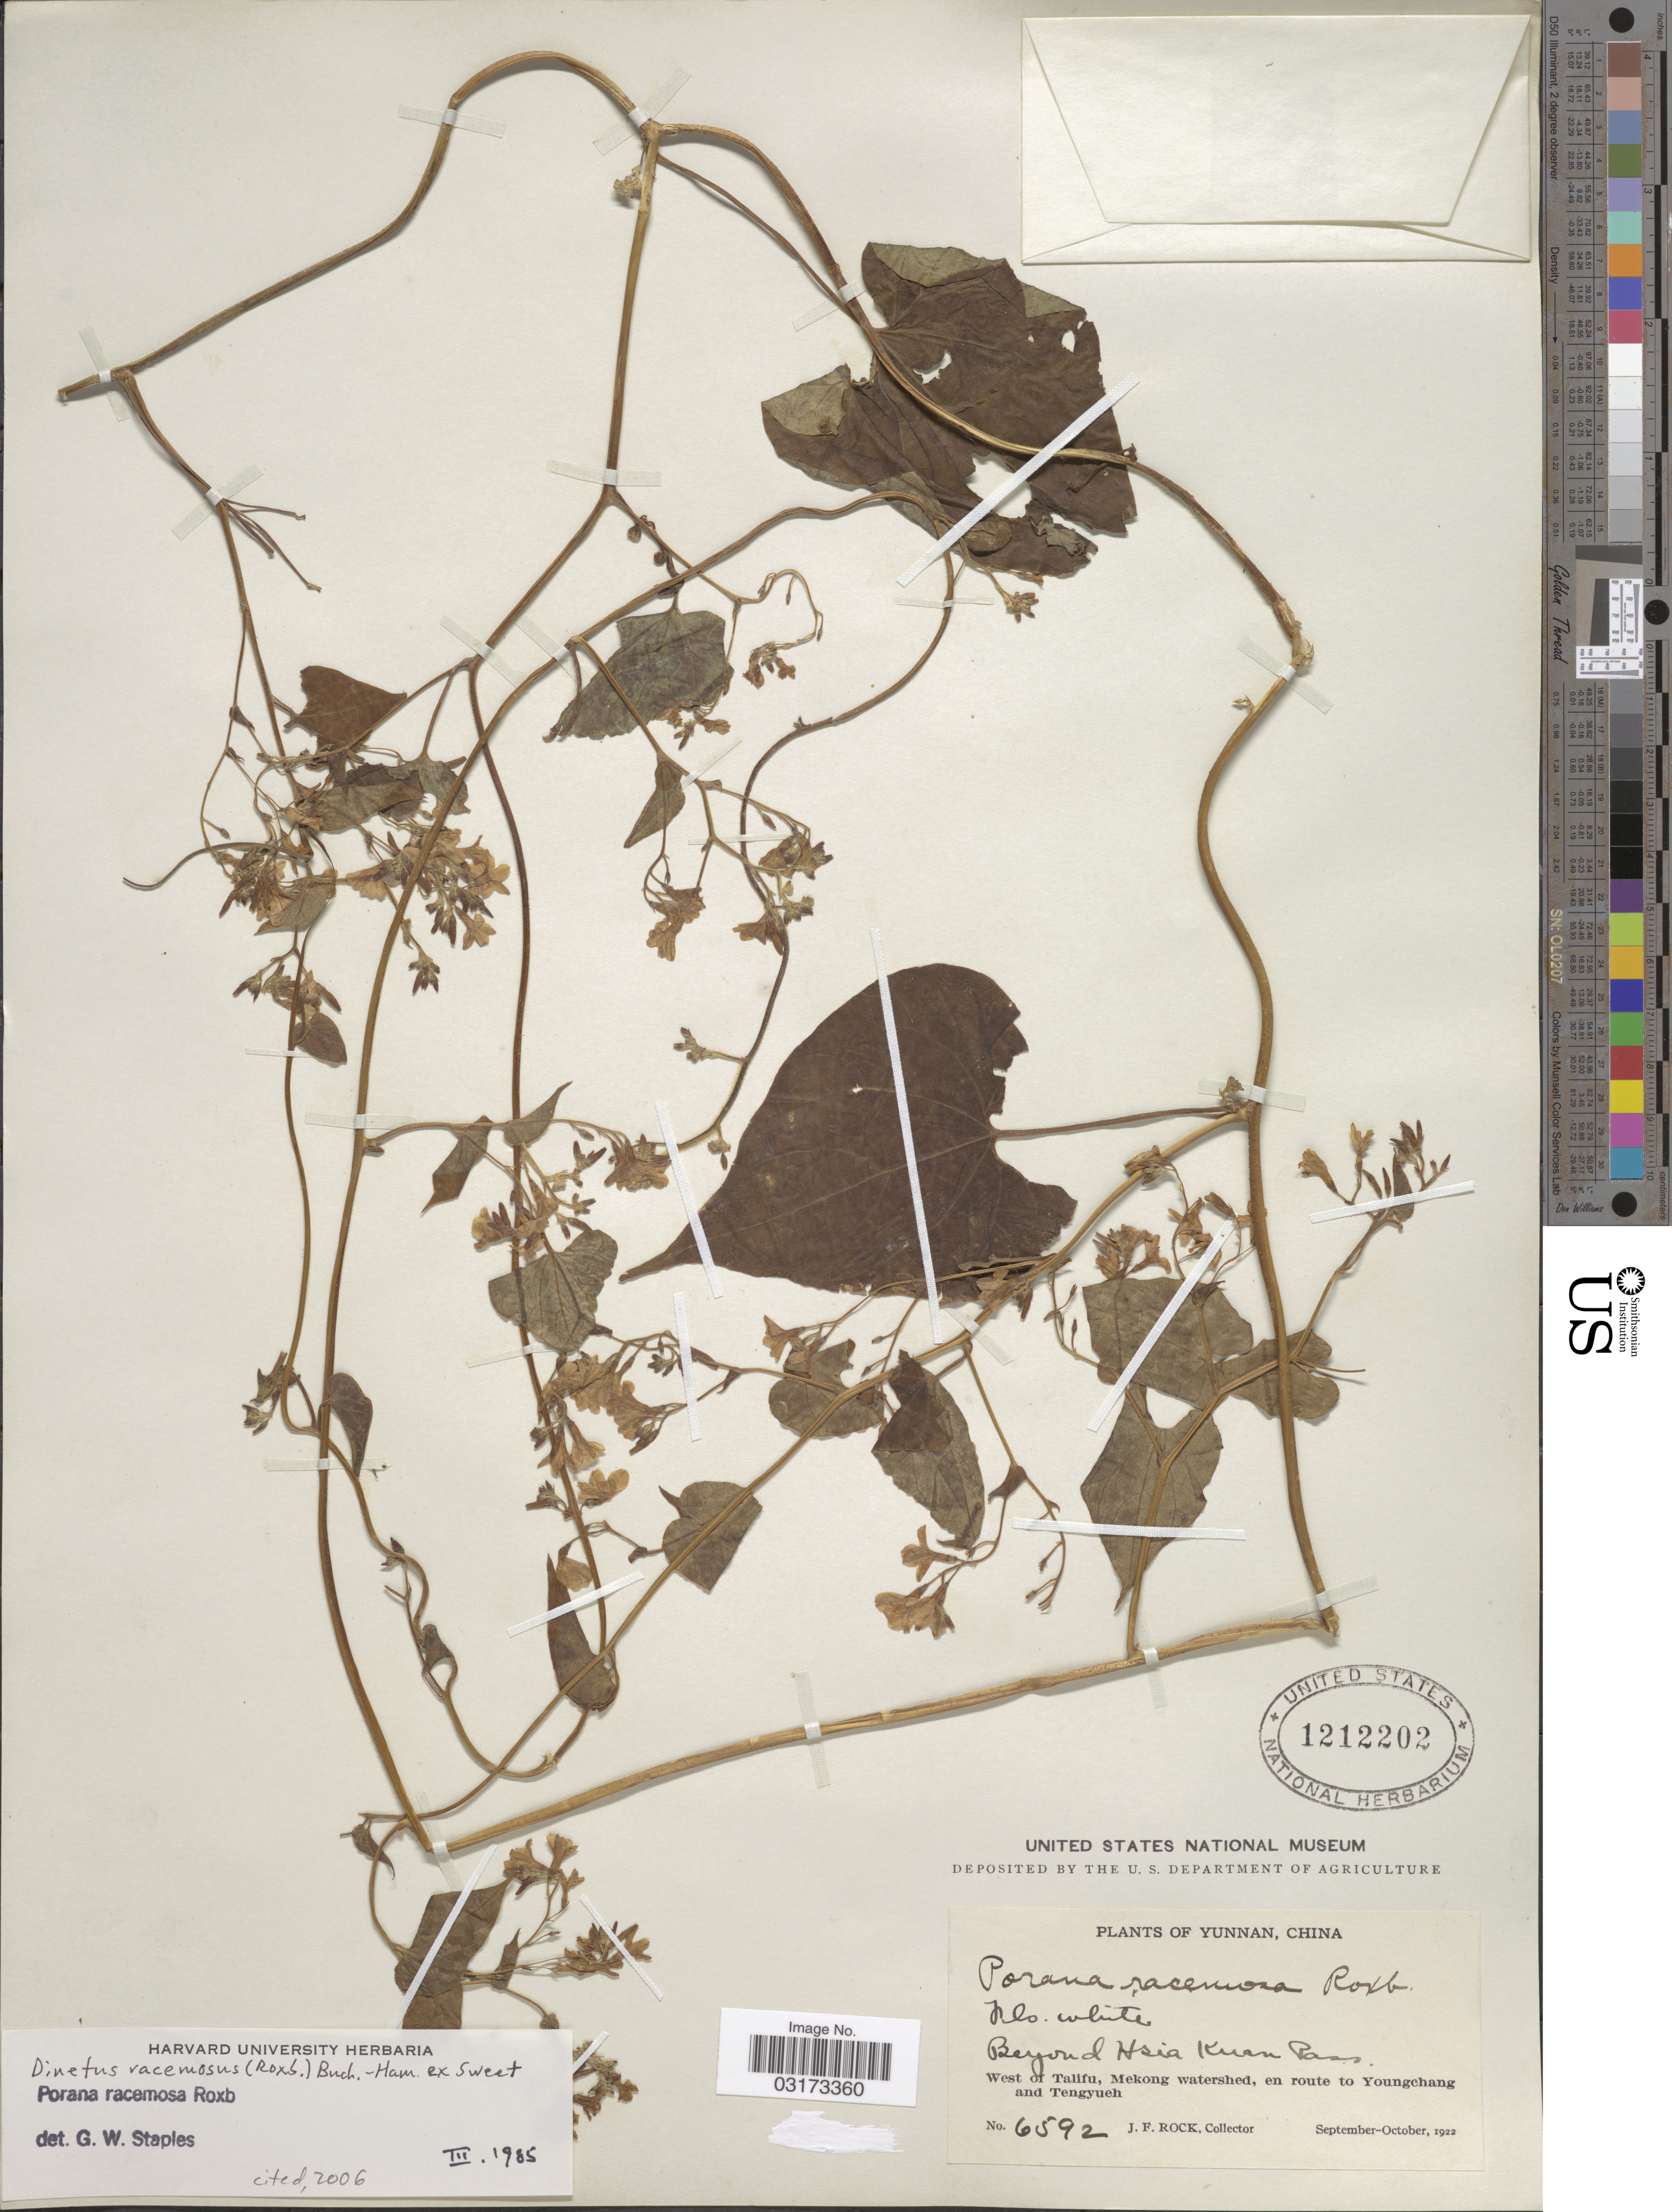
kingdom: Plantae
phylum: Tracheophyta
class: Magnoliopsida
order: Solanales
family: Convolvulaceae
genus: Dinetus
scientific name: Dinetus racemosus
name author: (Roxb.) Sweet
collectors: J. Rock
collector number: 6592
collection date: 1922-09/1922-10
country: China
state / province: Yunnan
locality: Beyond Hsia Kuan Pass. West of Talifu, Mekong watershed, en route to Youngchang and Tengyueh.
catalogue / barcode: US 1212202